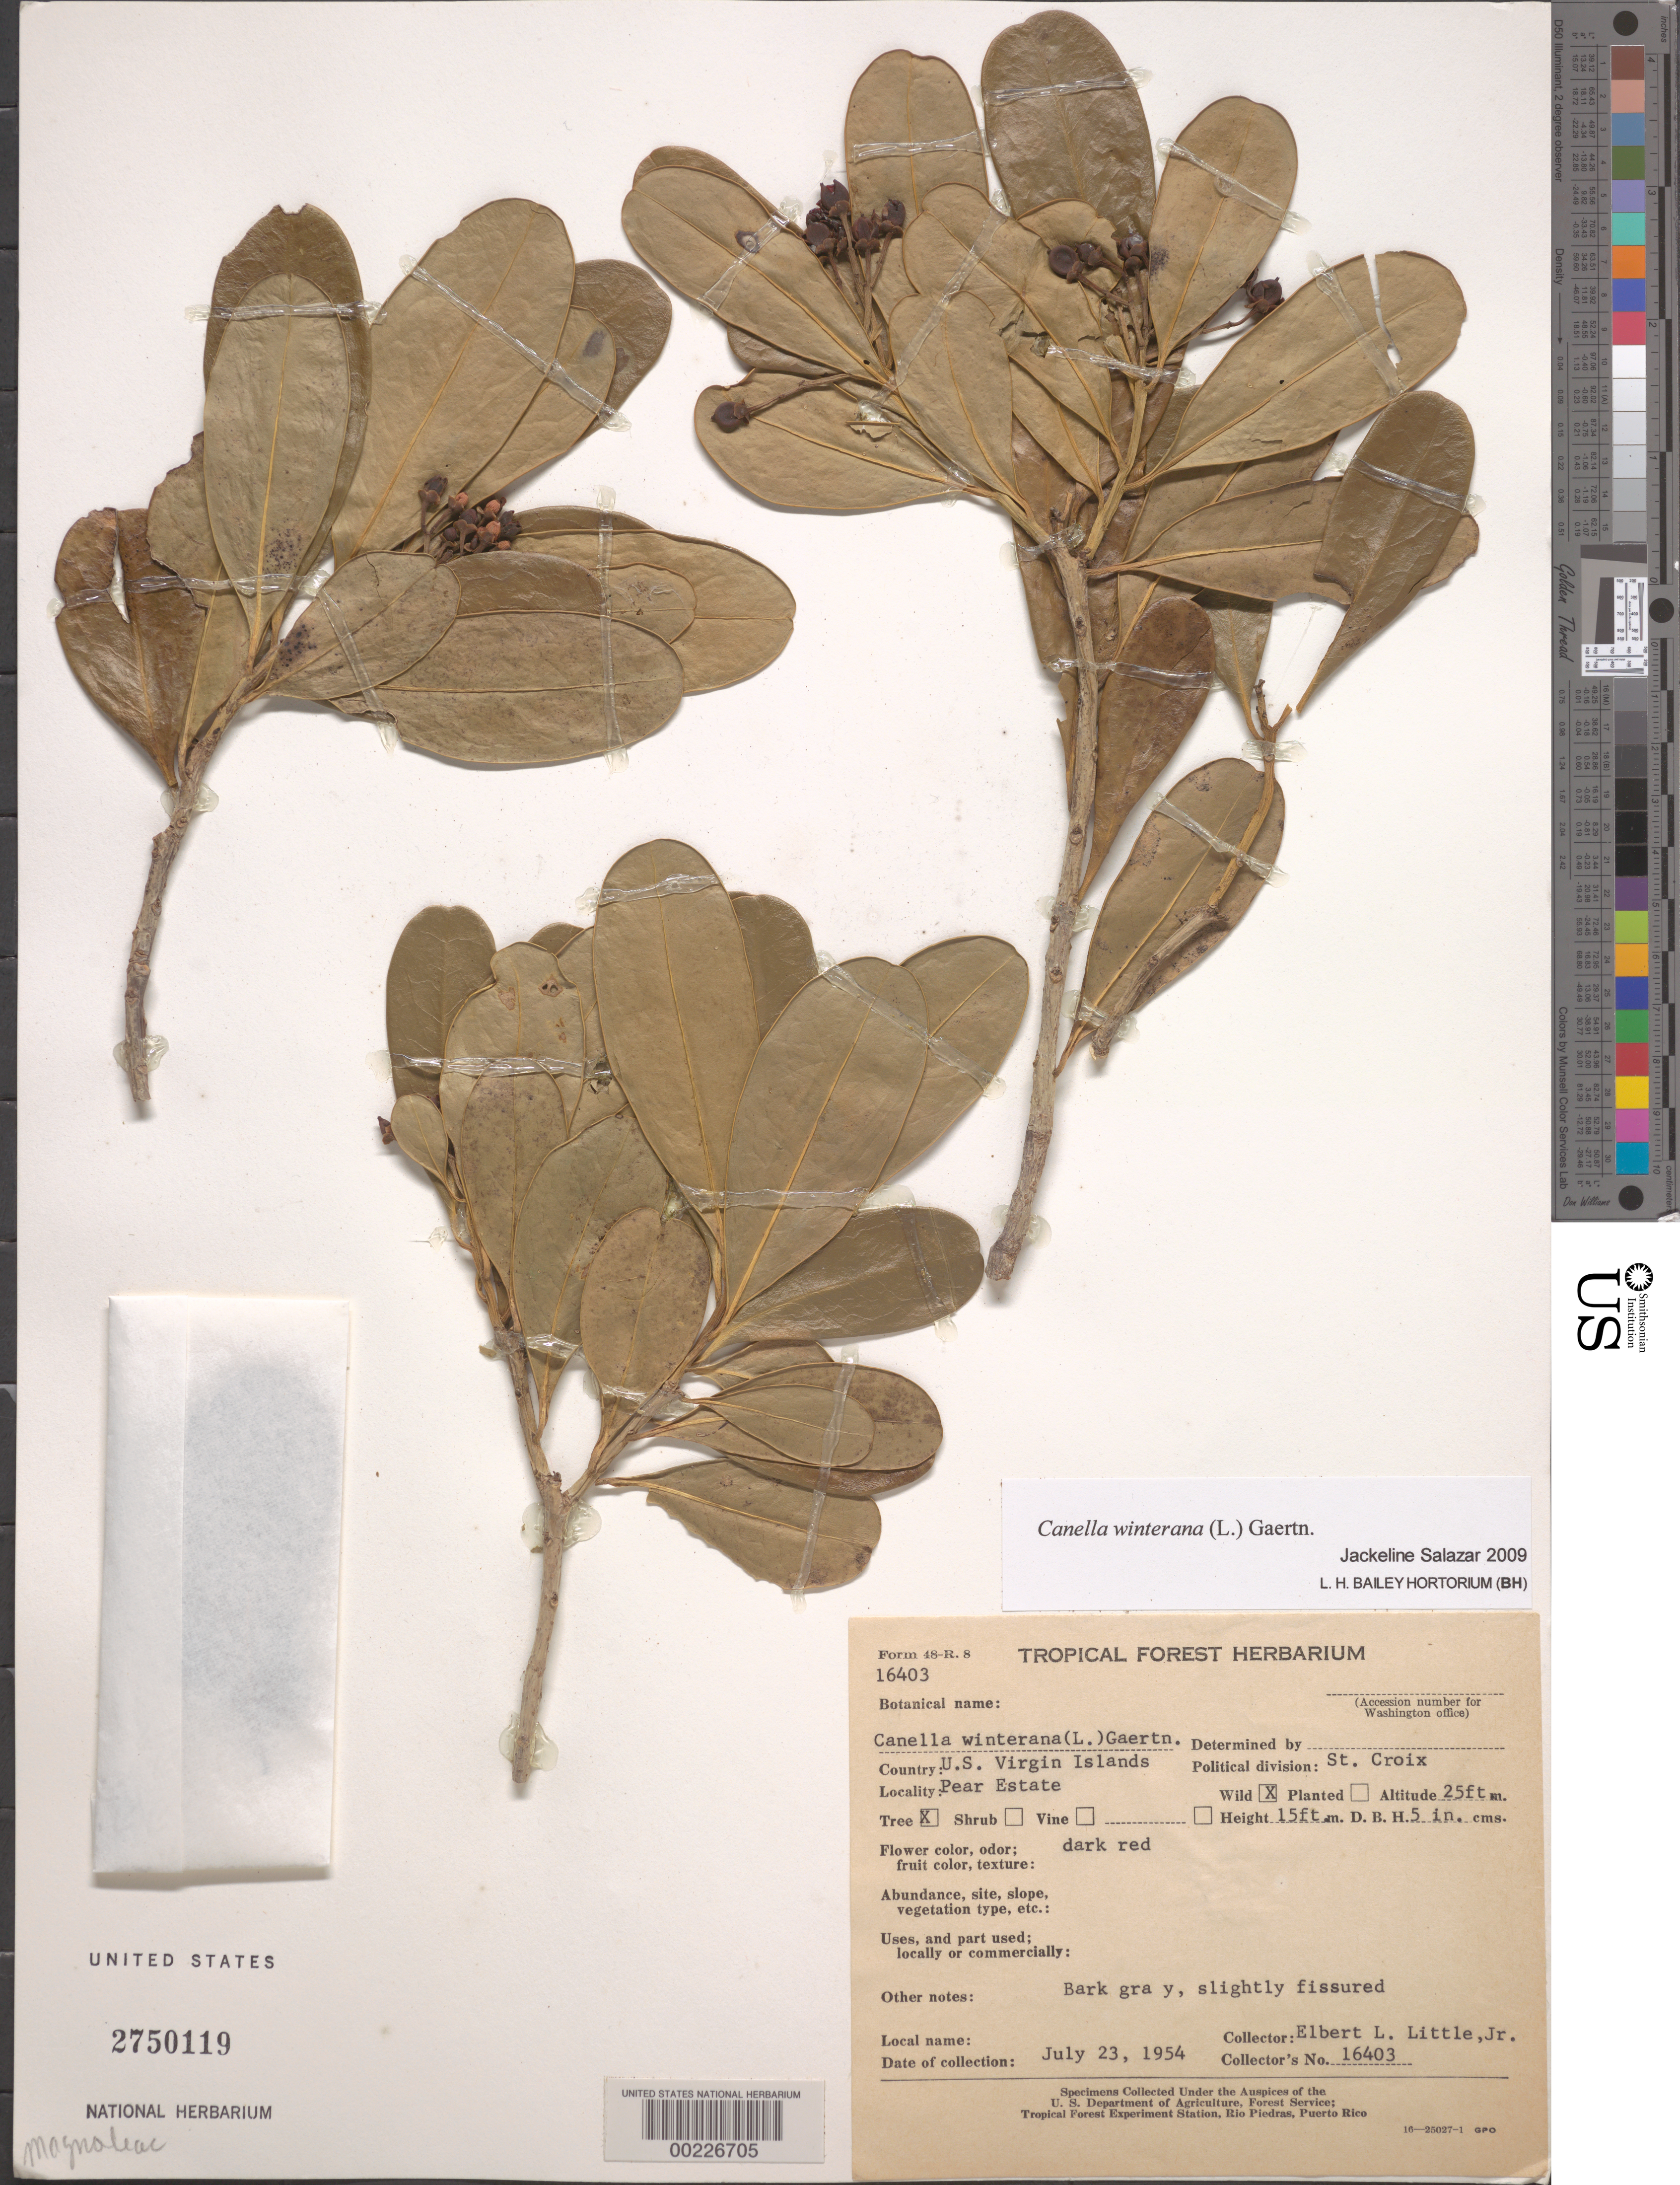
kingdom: Plantae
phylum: Tracheophyta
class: Magnoliopsida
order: Canellales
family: Canellaceae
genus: Canella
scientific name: Canella winterana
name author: (L.) Gaertn.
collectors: E. L. Little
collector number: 16403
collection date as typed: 23 Jul 1954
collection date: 1954-07-23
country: U.S. Virgin Islands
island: St. Croix Island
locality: Pear estate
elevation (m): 8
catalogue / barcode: US 2750119